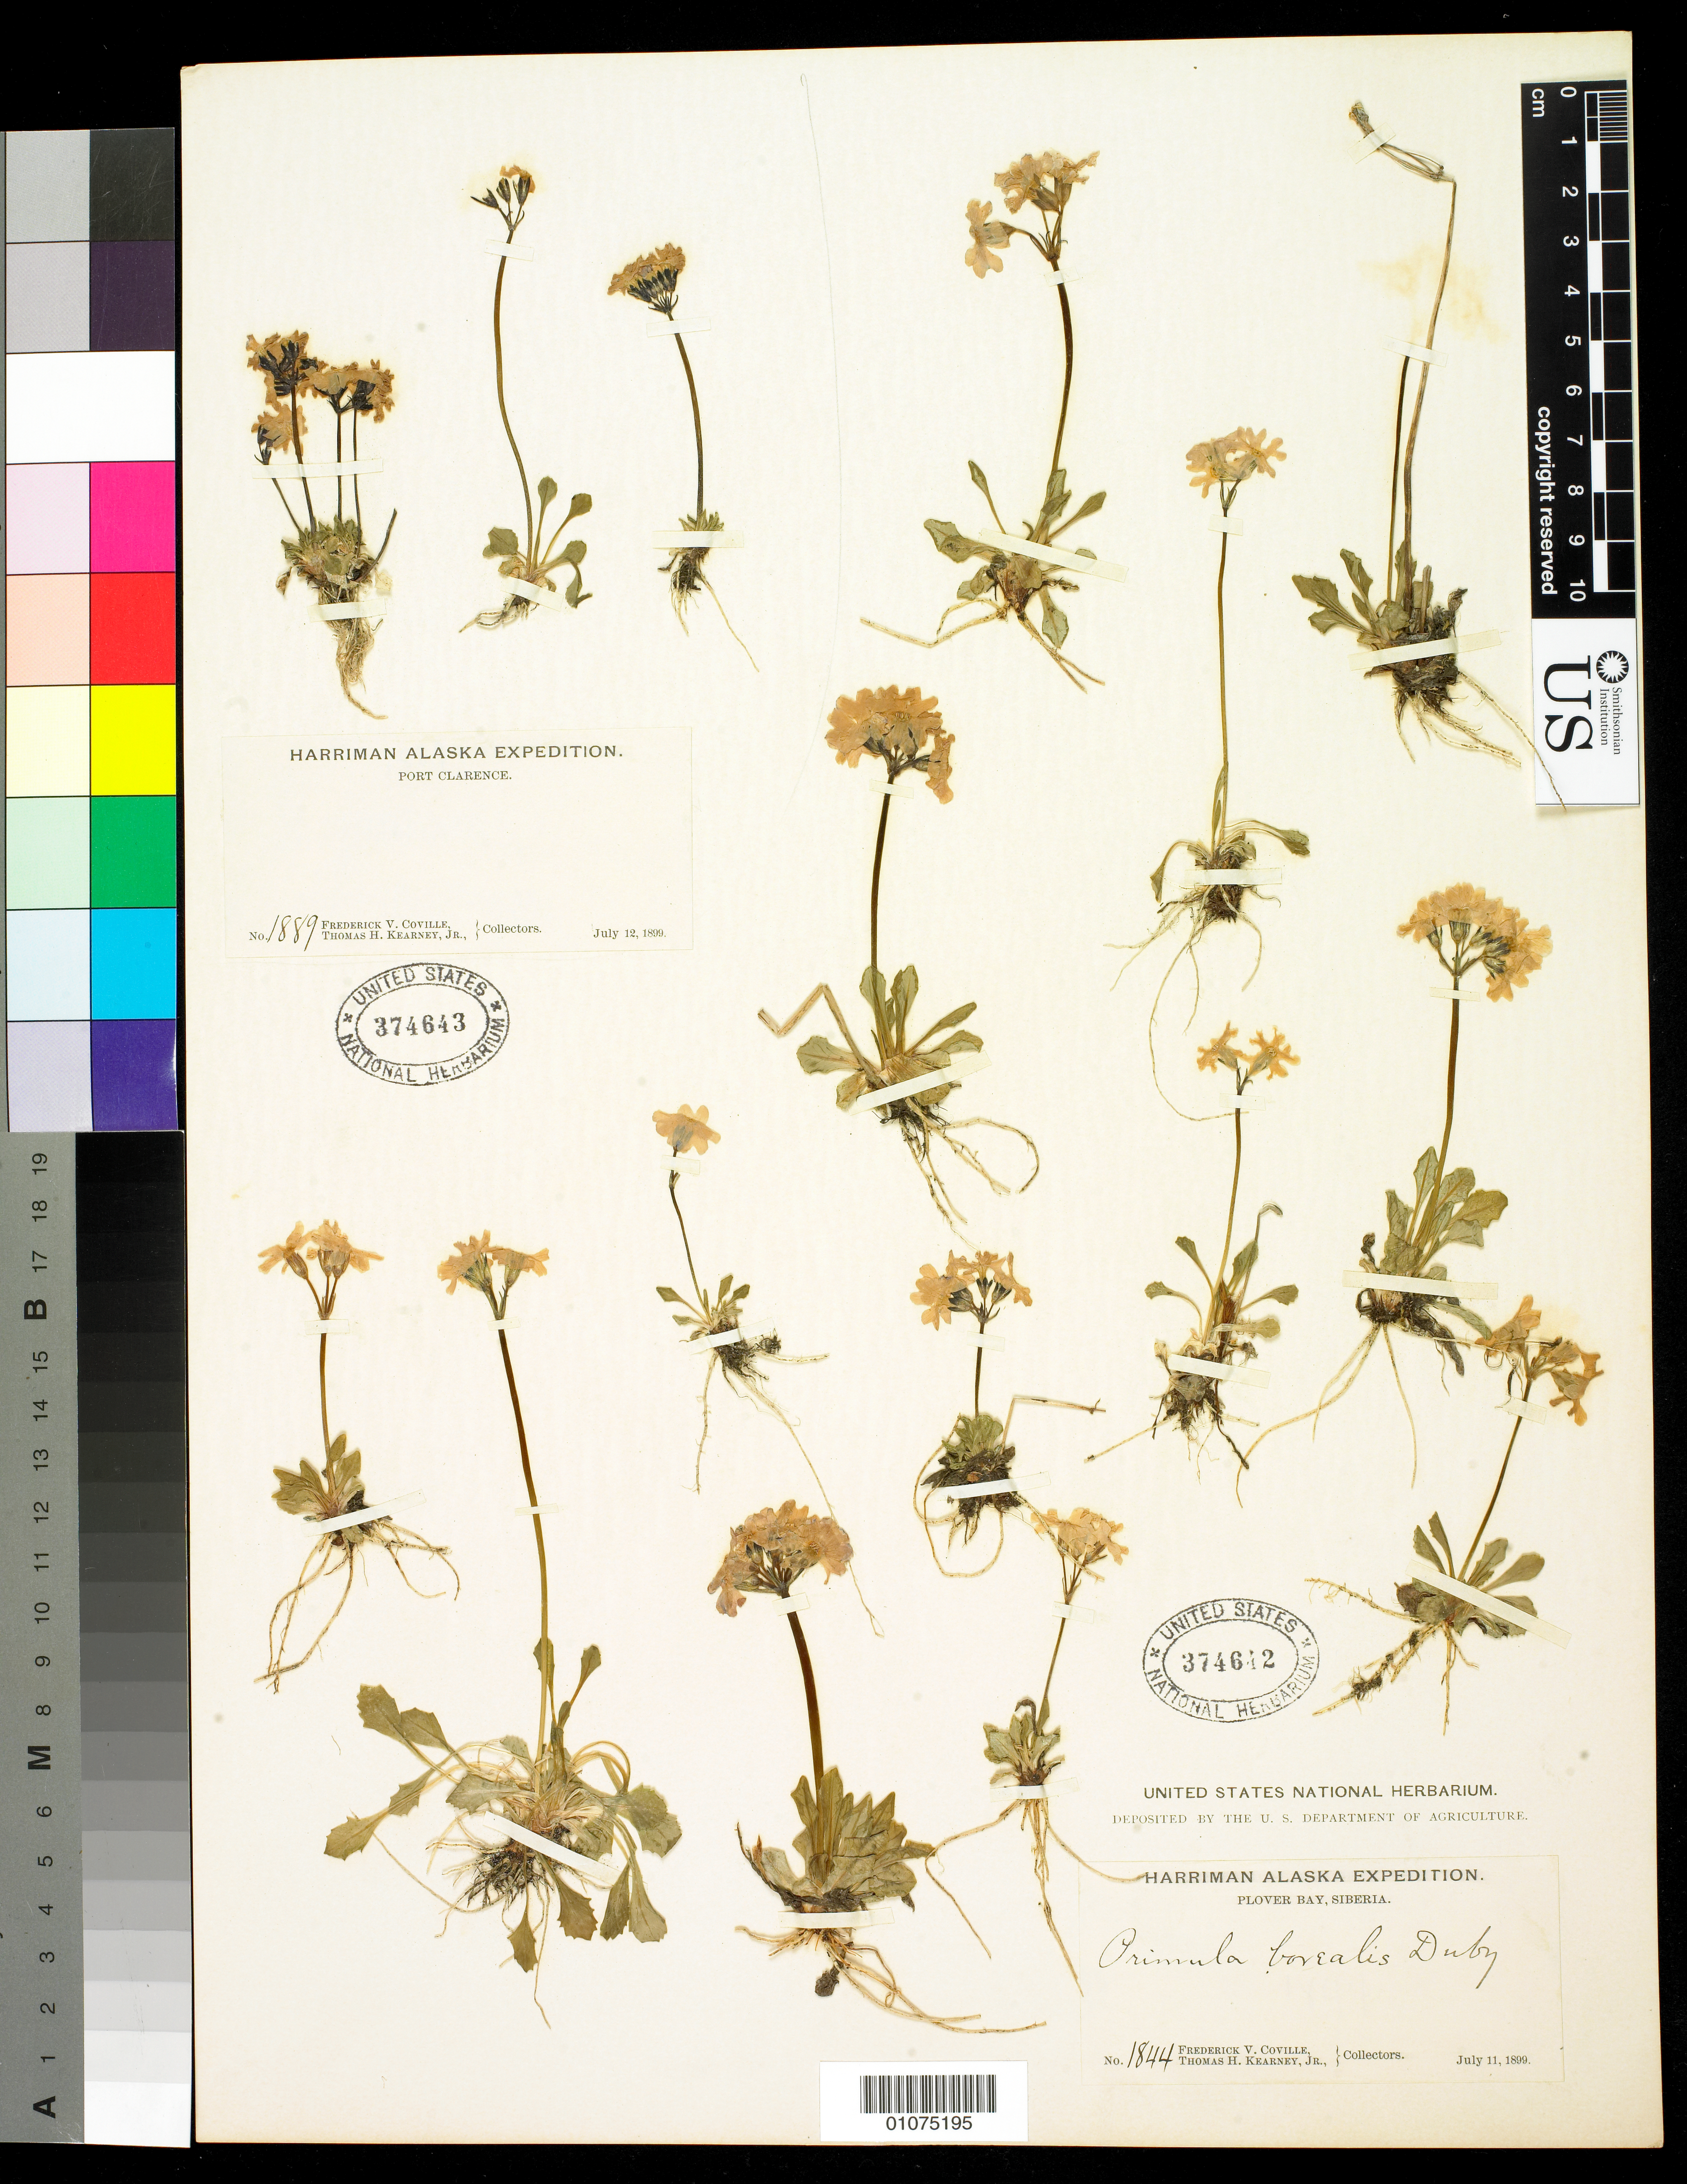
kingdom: Plantae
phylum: Tracheophyta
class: Magnoliopsida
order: Ericales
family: Primulaceae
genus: Primula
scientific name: Primula borealis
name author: Duby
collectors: F. V. Coville & T. H. Kearney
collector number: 1844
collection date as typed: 11 Jul 1899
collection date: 1899-07-11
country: Russian Federation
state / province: Chukotka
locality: Plover Bay, Siberia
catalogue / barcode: US 374642